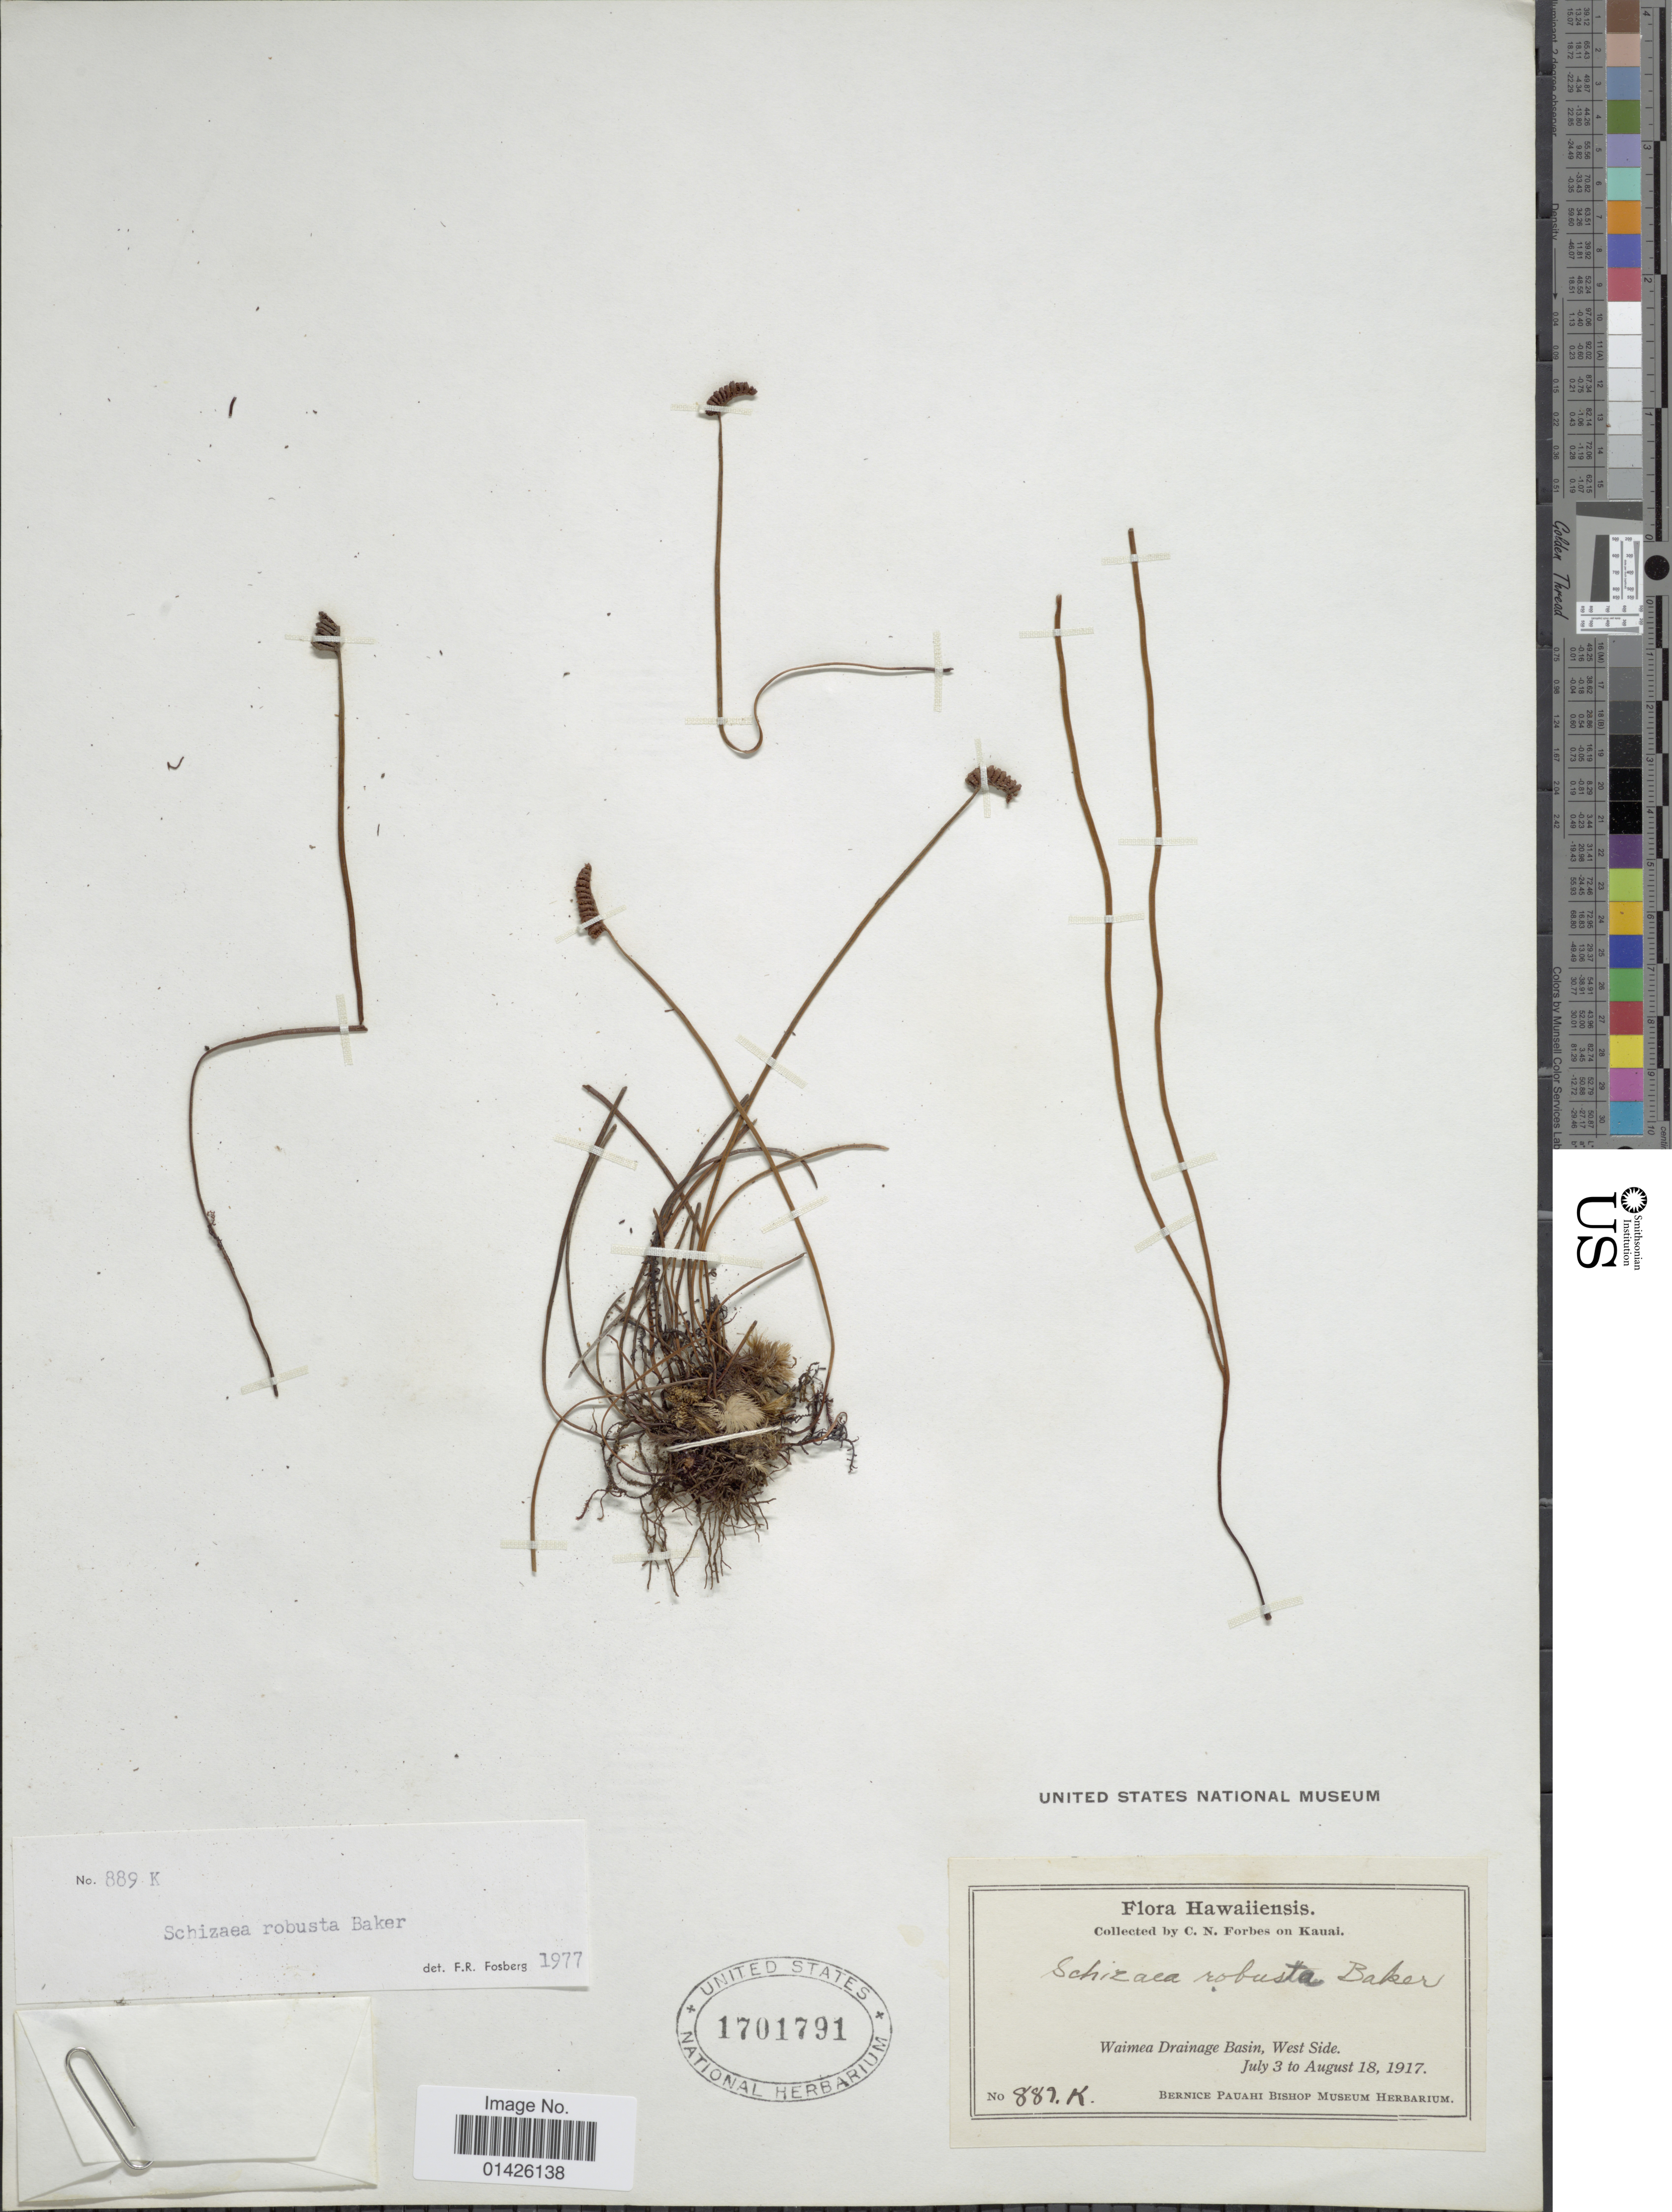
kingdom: Plantae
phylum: Tracheophyta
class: Polypodiopsida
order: Schizaeales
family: Schizaeaceae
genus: Schizaea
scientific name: Schizaea robusta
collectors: C. N. Forbes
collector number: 889. K.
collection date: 1917-07-03/1917-08-18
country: United States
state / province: Hawaii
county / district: Kauai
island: Kaua'i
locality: Waimea Drainage Basin, West Side.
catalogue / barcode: US 1701791